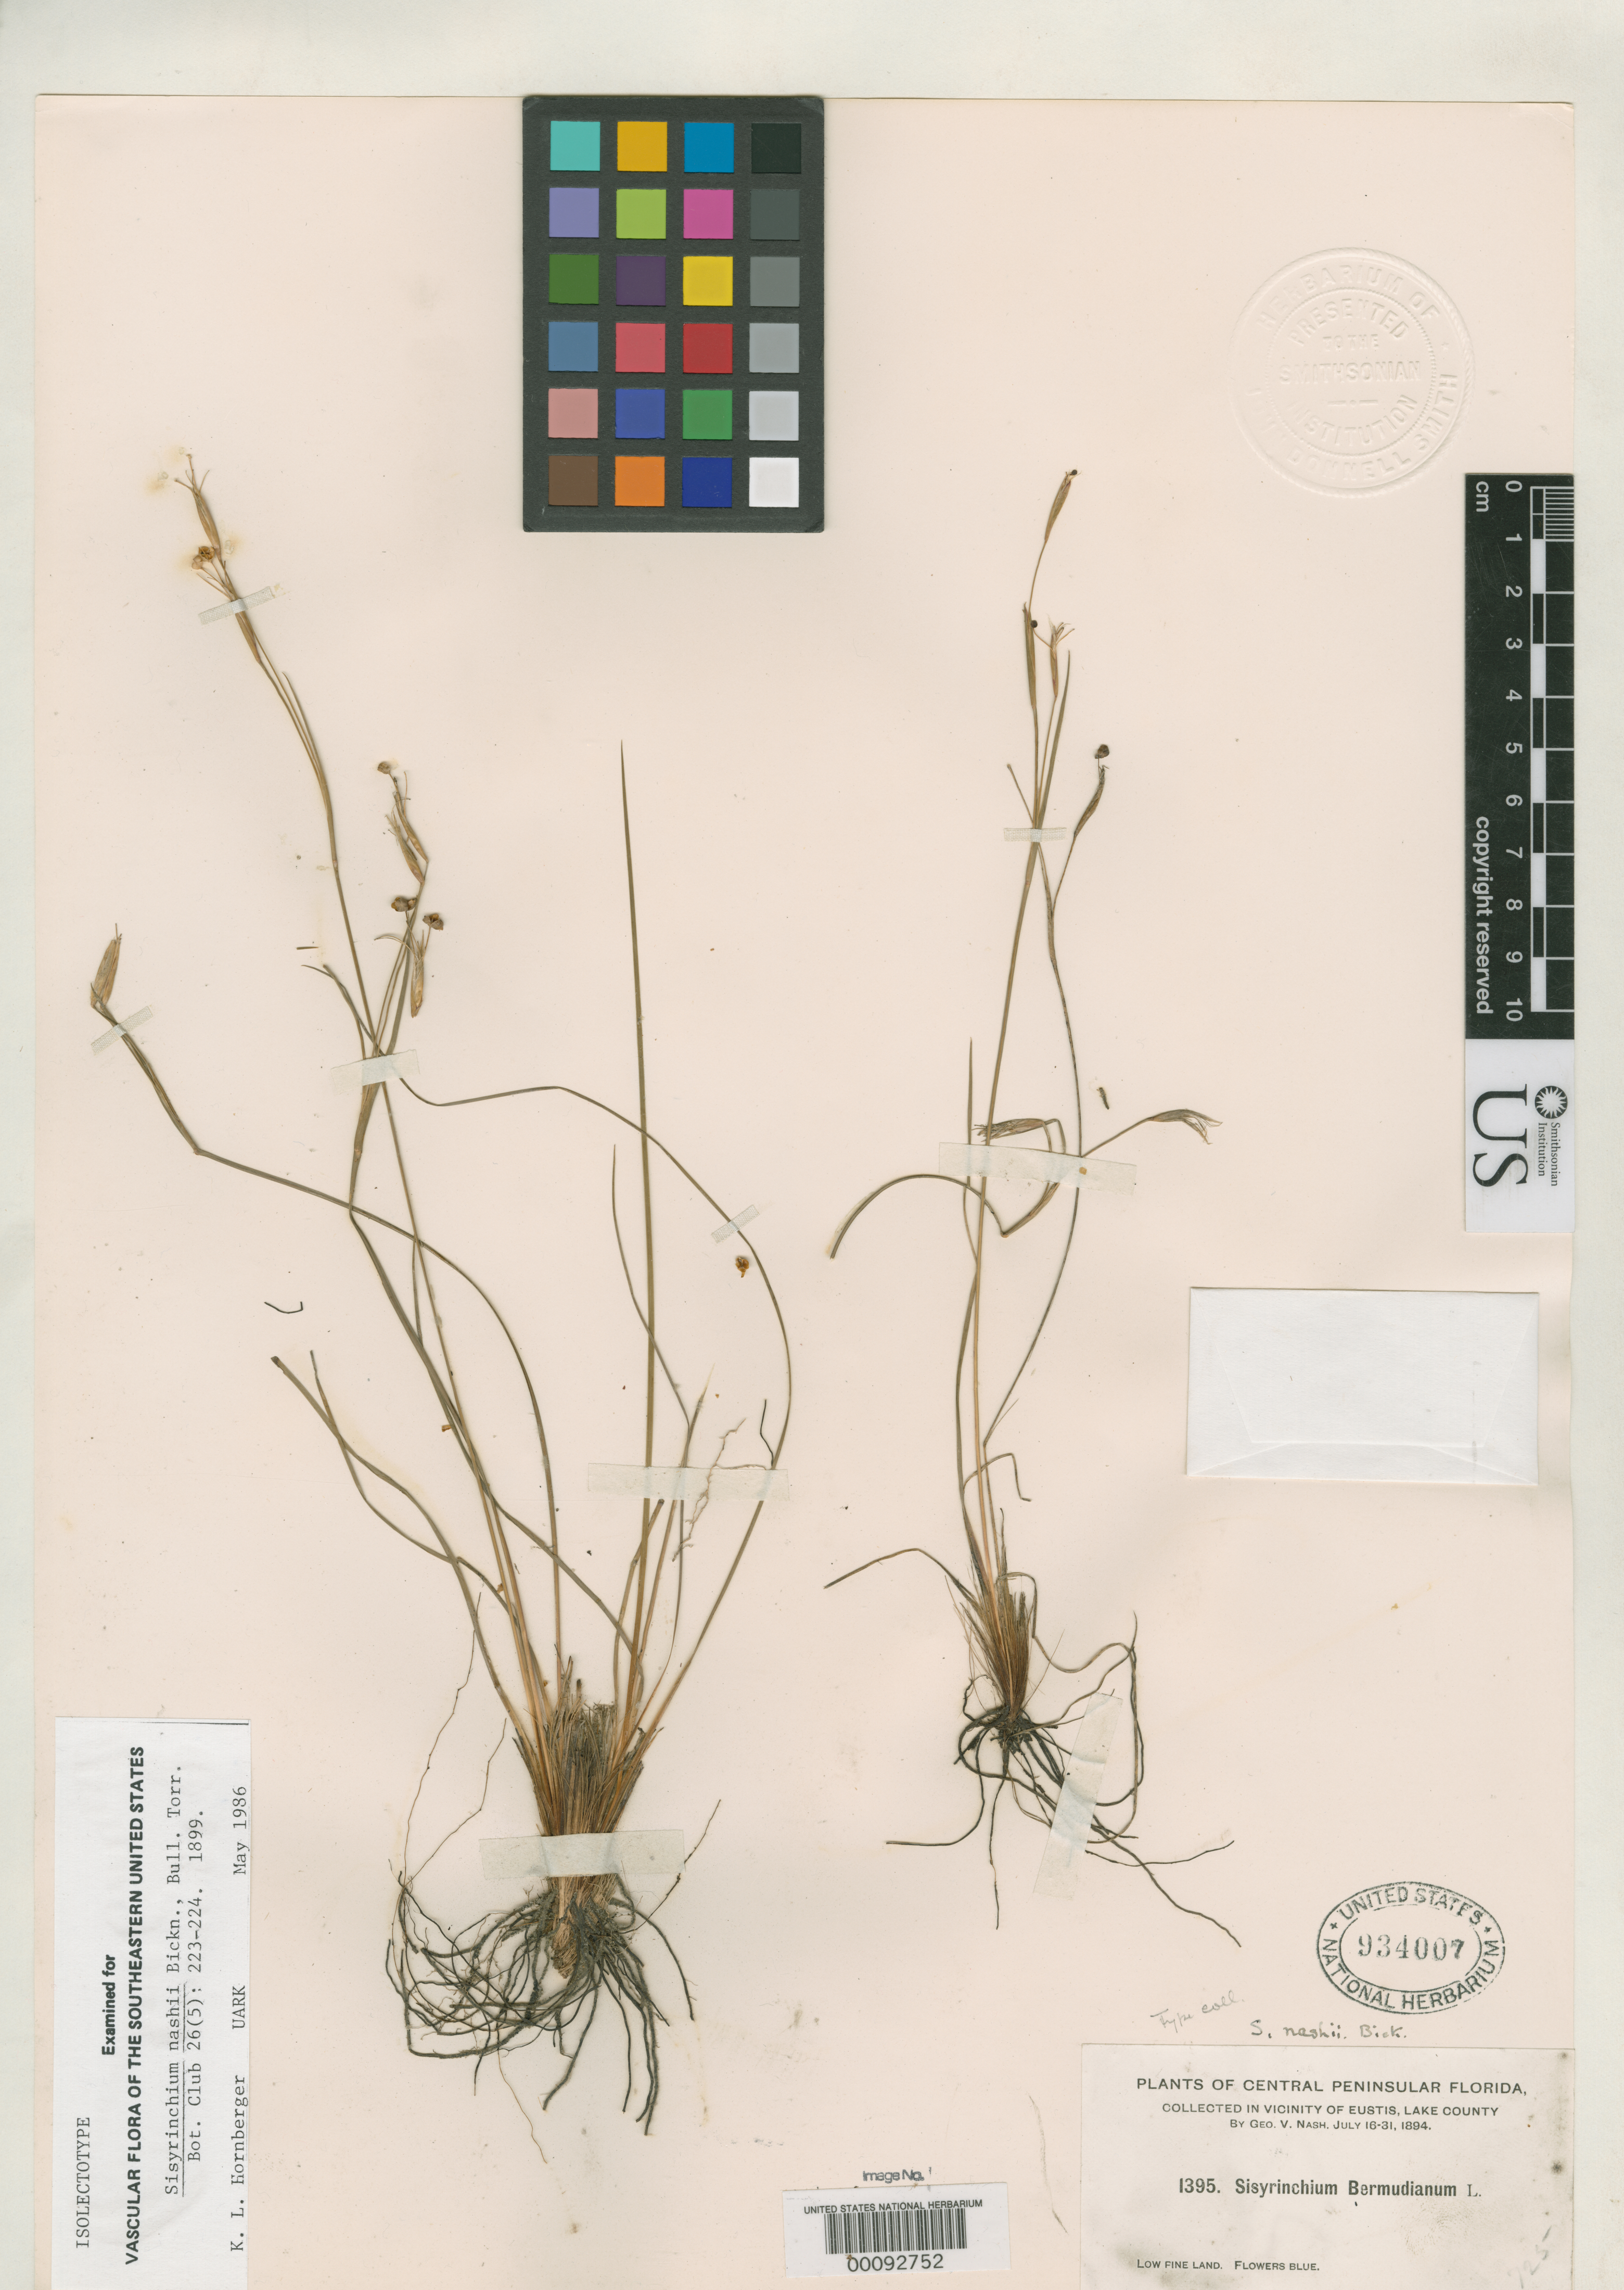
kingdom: Plantae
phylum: Tracheophyta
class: Liliopsida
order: Asparagales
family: Iridaceae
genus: Sisyrinchium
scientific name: Sisyrinchium nashii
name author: E.P. Bicknell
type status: Isolectotype; Syntype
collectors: G. V. Nash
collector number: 1395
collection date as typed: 16 Jul 1894 to 31 Jul 1894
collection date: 1894-07-16/1894-07-31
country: United States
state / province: Florida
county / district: Lake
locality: Vicinity of Eustis, Lake County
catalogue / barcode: US 934007